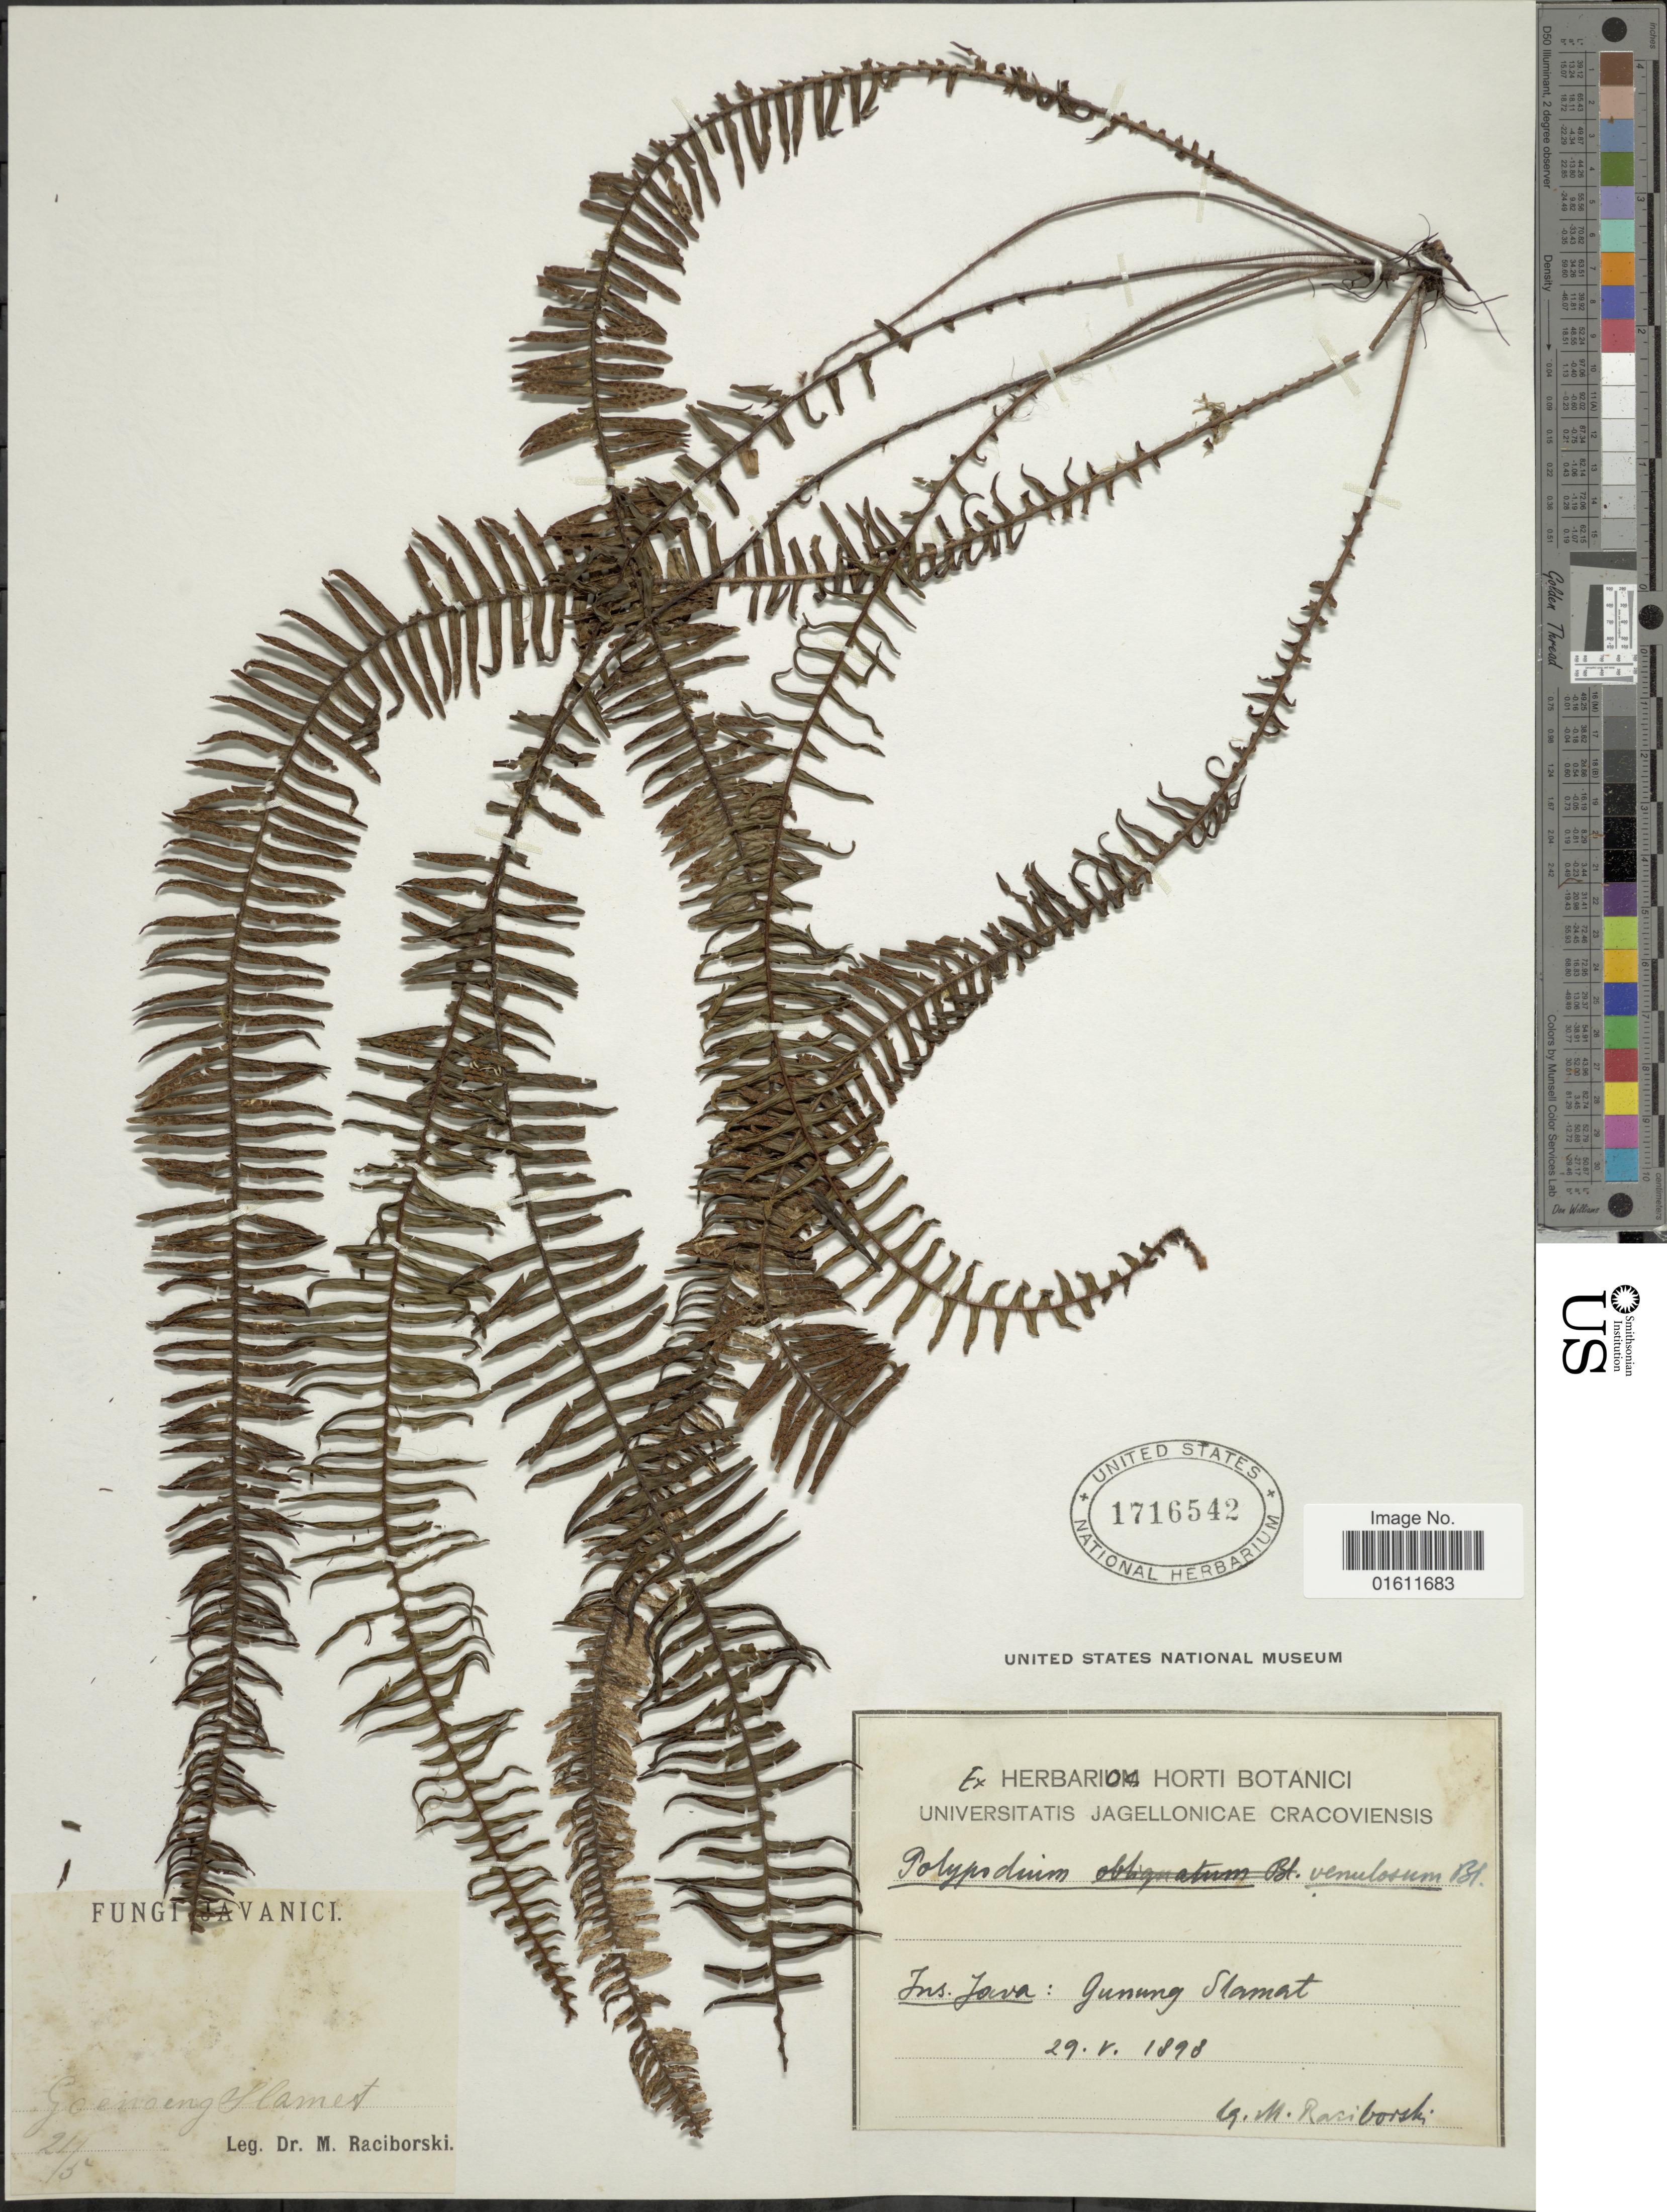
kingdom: Plantae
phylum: Tracheophyta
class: Polypodiopsida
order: Polypodiales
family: Polypodiaceae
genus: Prosaptia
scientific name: Prosaptia venulosa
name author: (Blume) M.G. Price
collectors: M. Raciborski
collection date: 1898-05-29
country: Indonesia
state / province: Java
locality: Ins. Java: Gunung Slamat.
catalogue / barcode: US 1716542